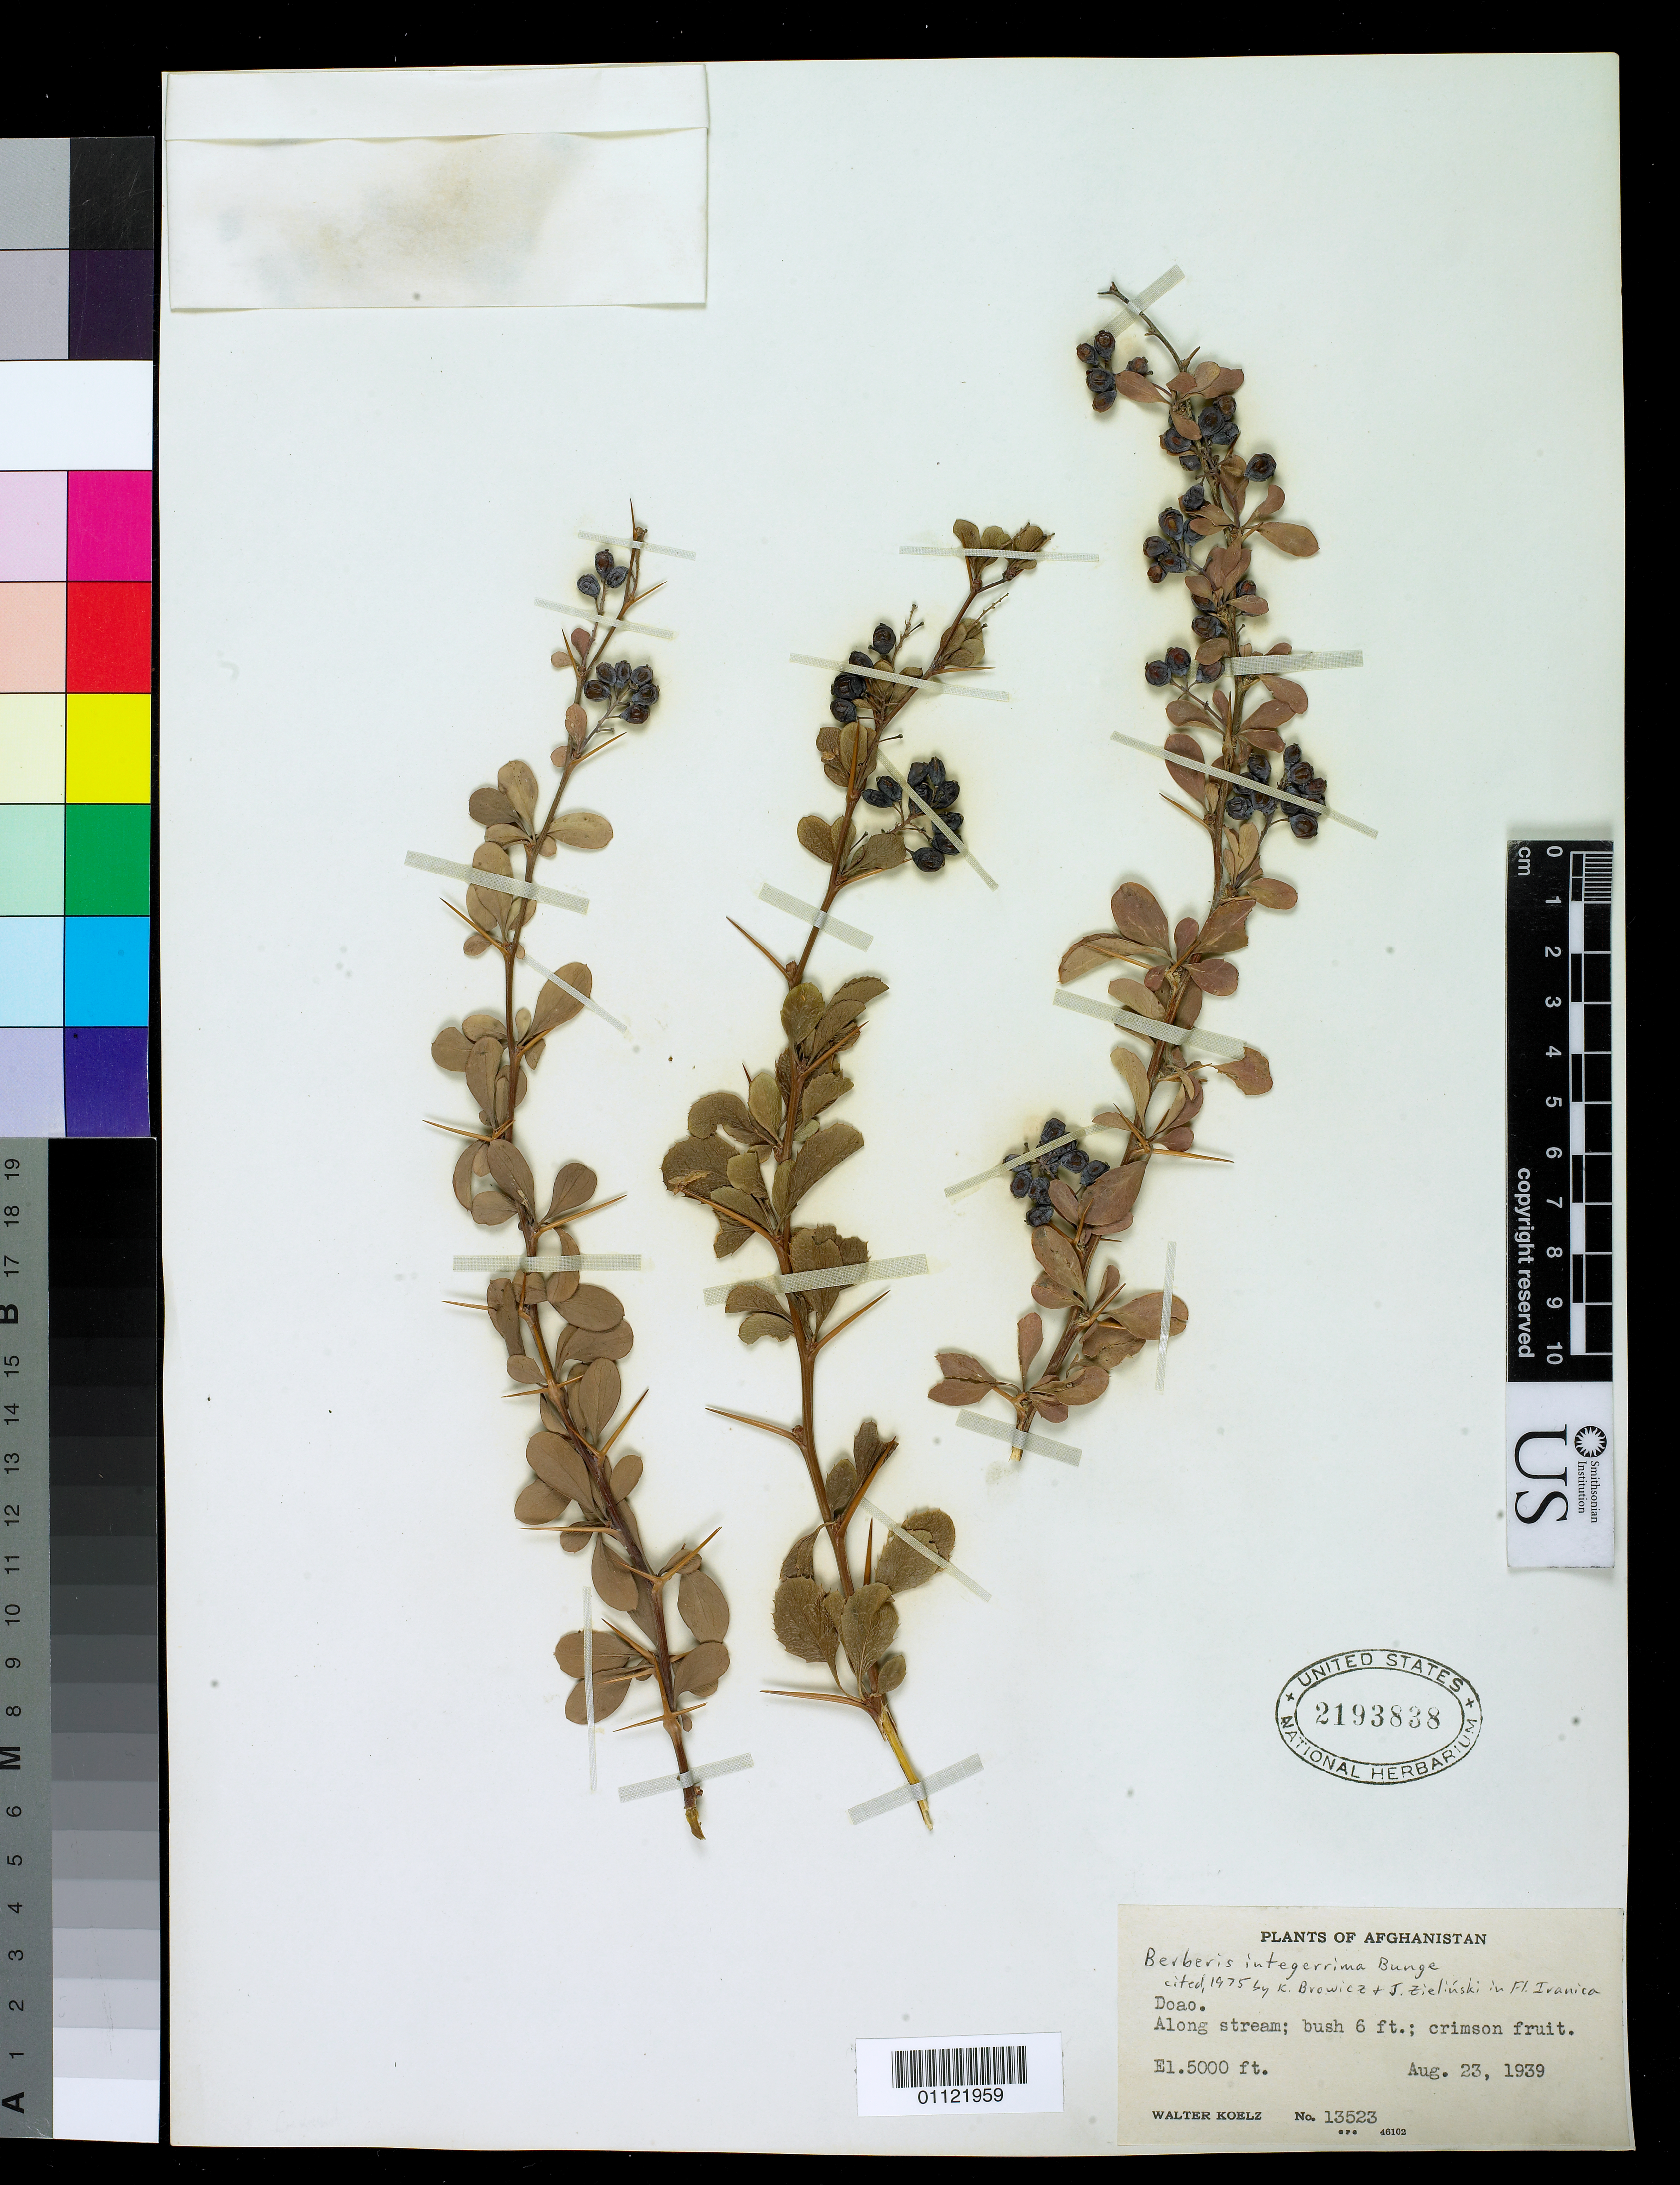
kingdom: Plantae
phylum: Tracheophyta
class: Magnoliopsida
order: Ranunculales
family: Berberidaceae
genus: Berberis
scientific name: Berberis integerrima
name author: Bunge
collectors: W. N. Koelz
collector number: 13523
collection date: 1939-08-23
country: Afghanistan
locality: Doao.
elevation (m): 1524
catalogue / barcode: US 2193838